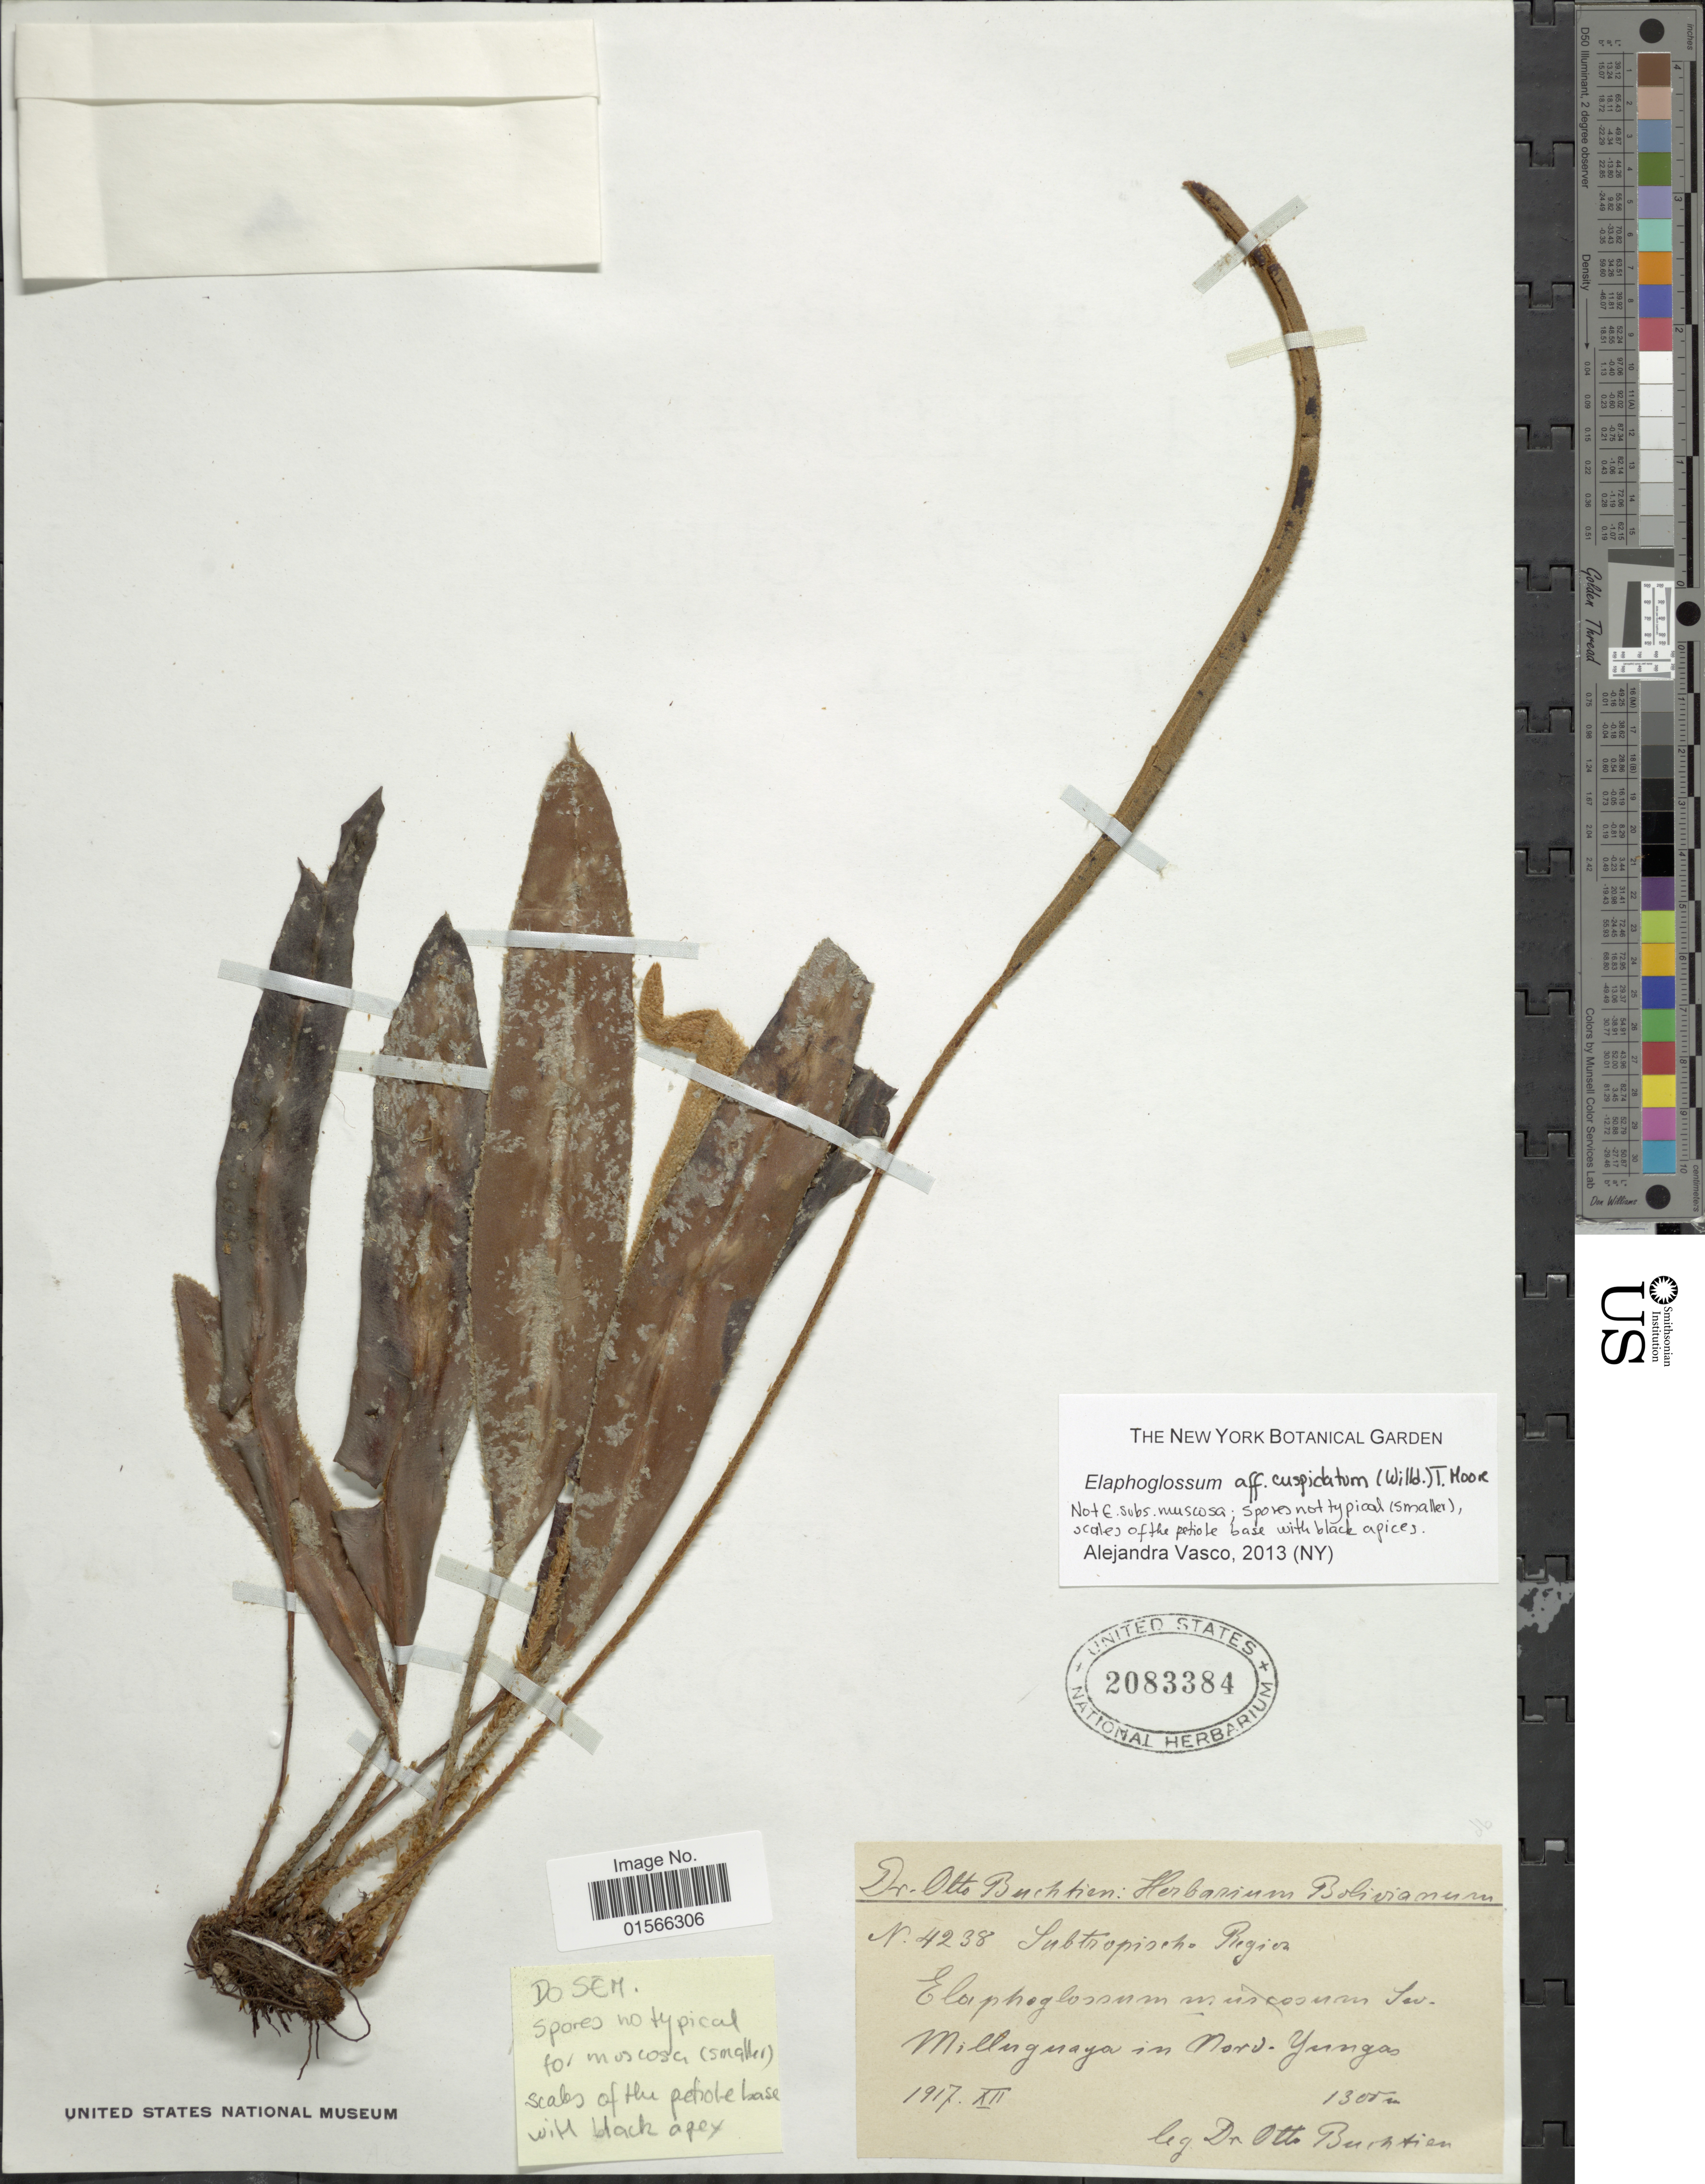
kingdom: Plantae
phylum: Tracheophyta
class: Polypodiopsida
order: Polypodiales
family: Dryopteridaceae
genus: Elaphoglossum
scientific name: Elaphoglossum cuspidatum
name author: (Willd.) T. Moore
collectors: O. Buchtien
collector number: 4238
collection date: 1917-12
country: Bolivia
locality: Milluguaya in Nord-Yungas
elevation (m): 1300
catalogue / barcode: US 2083384